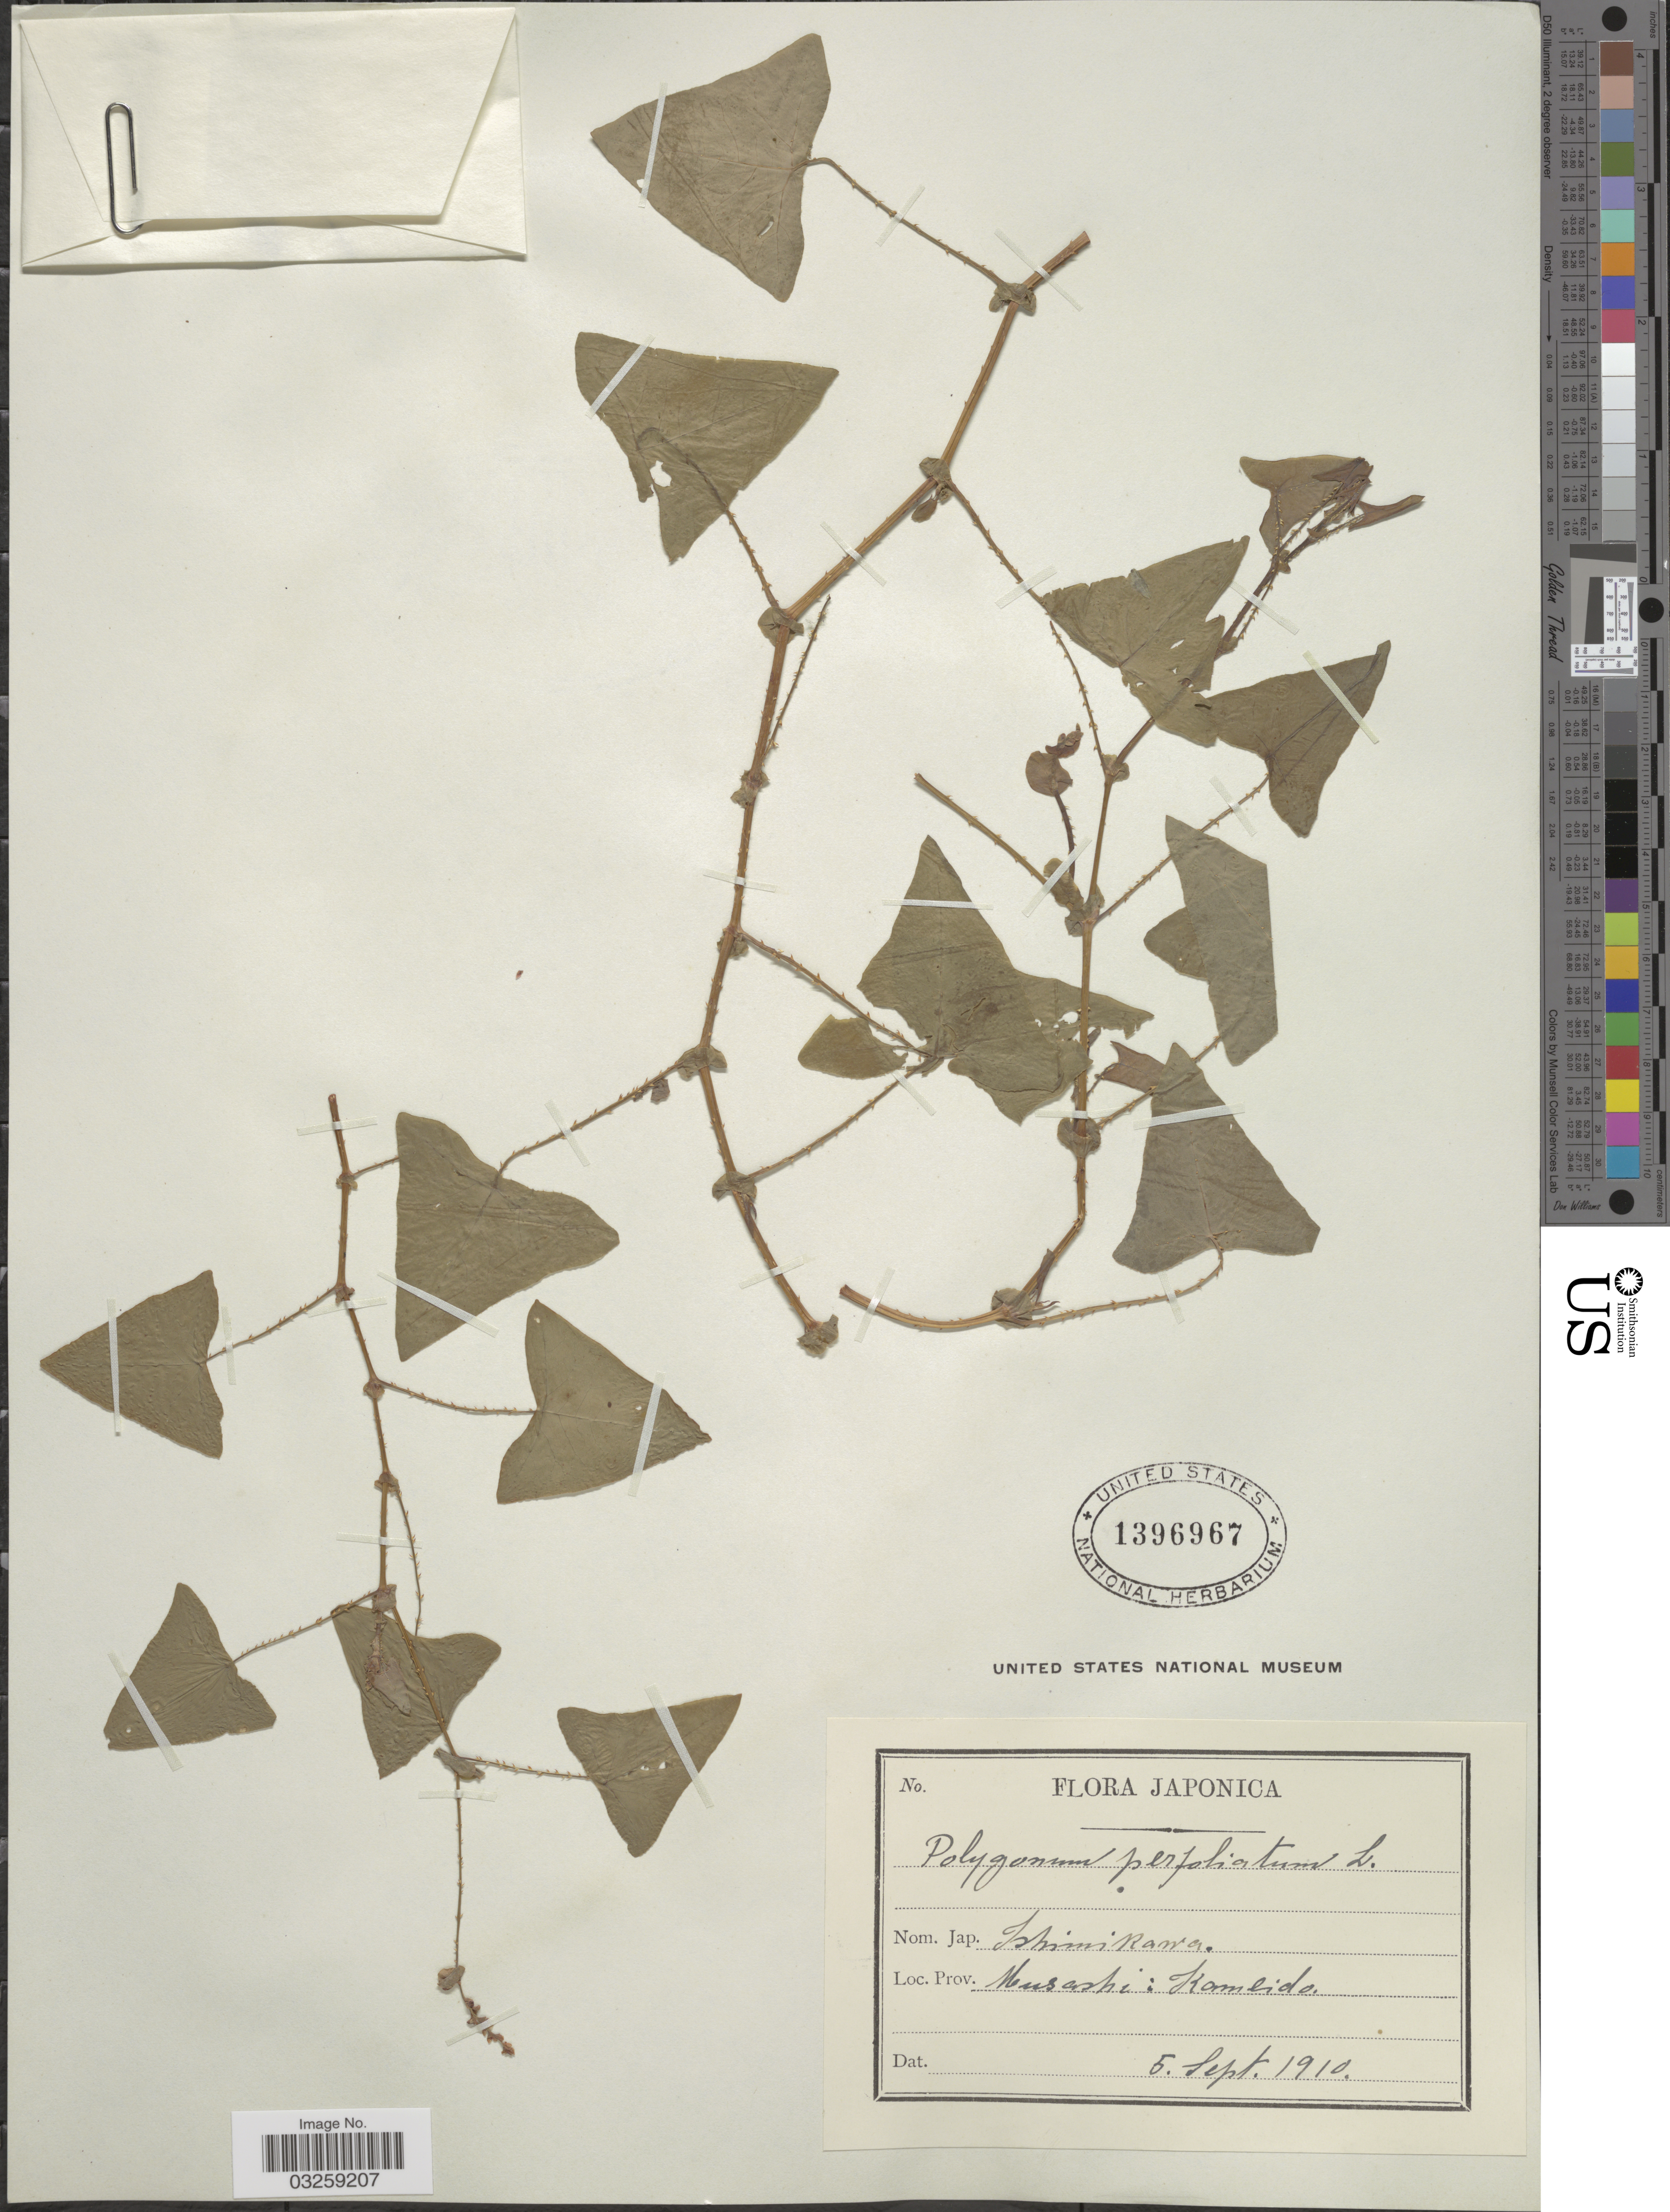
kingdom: Plantae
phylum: Tracheophyta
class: Magnoliopsida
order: Caryophyllales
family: Polygonaceae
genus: Polygonum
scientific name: Polygonum perfoliatum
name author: L.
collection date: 1910-09-05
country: Japan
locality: Japonica. Musashi: Kameido.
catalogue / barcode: US 1396967